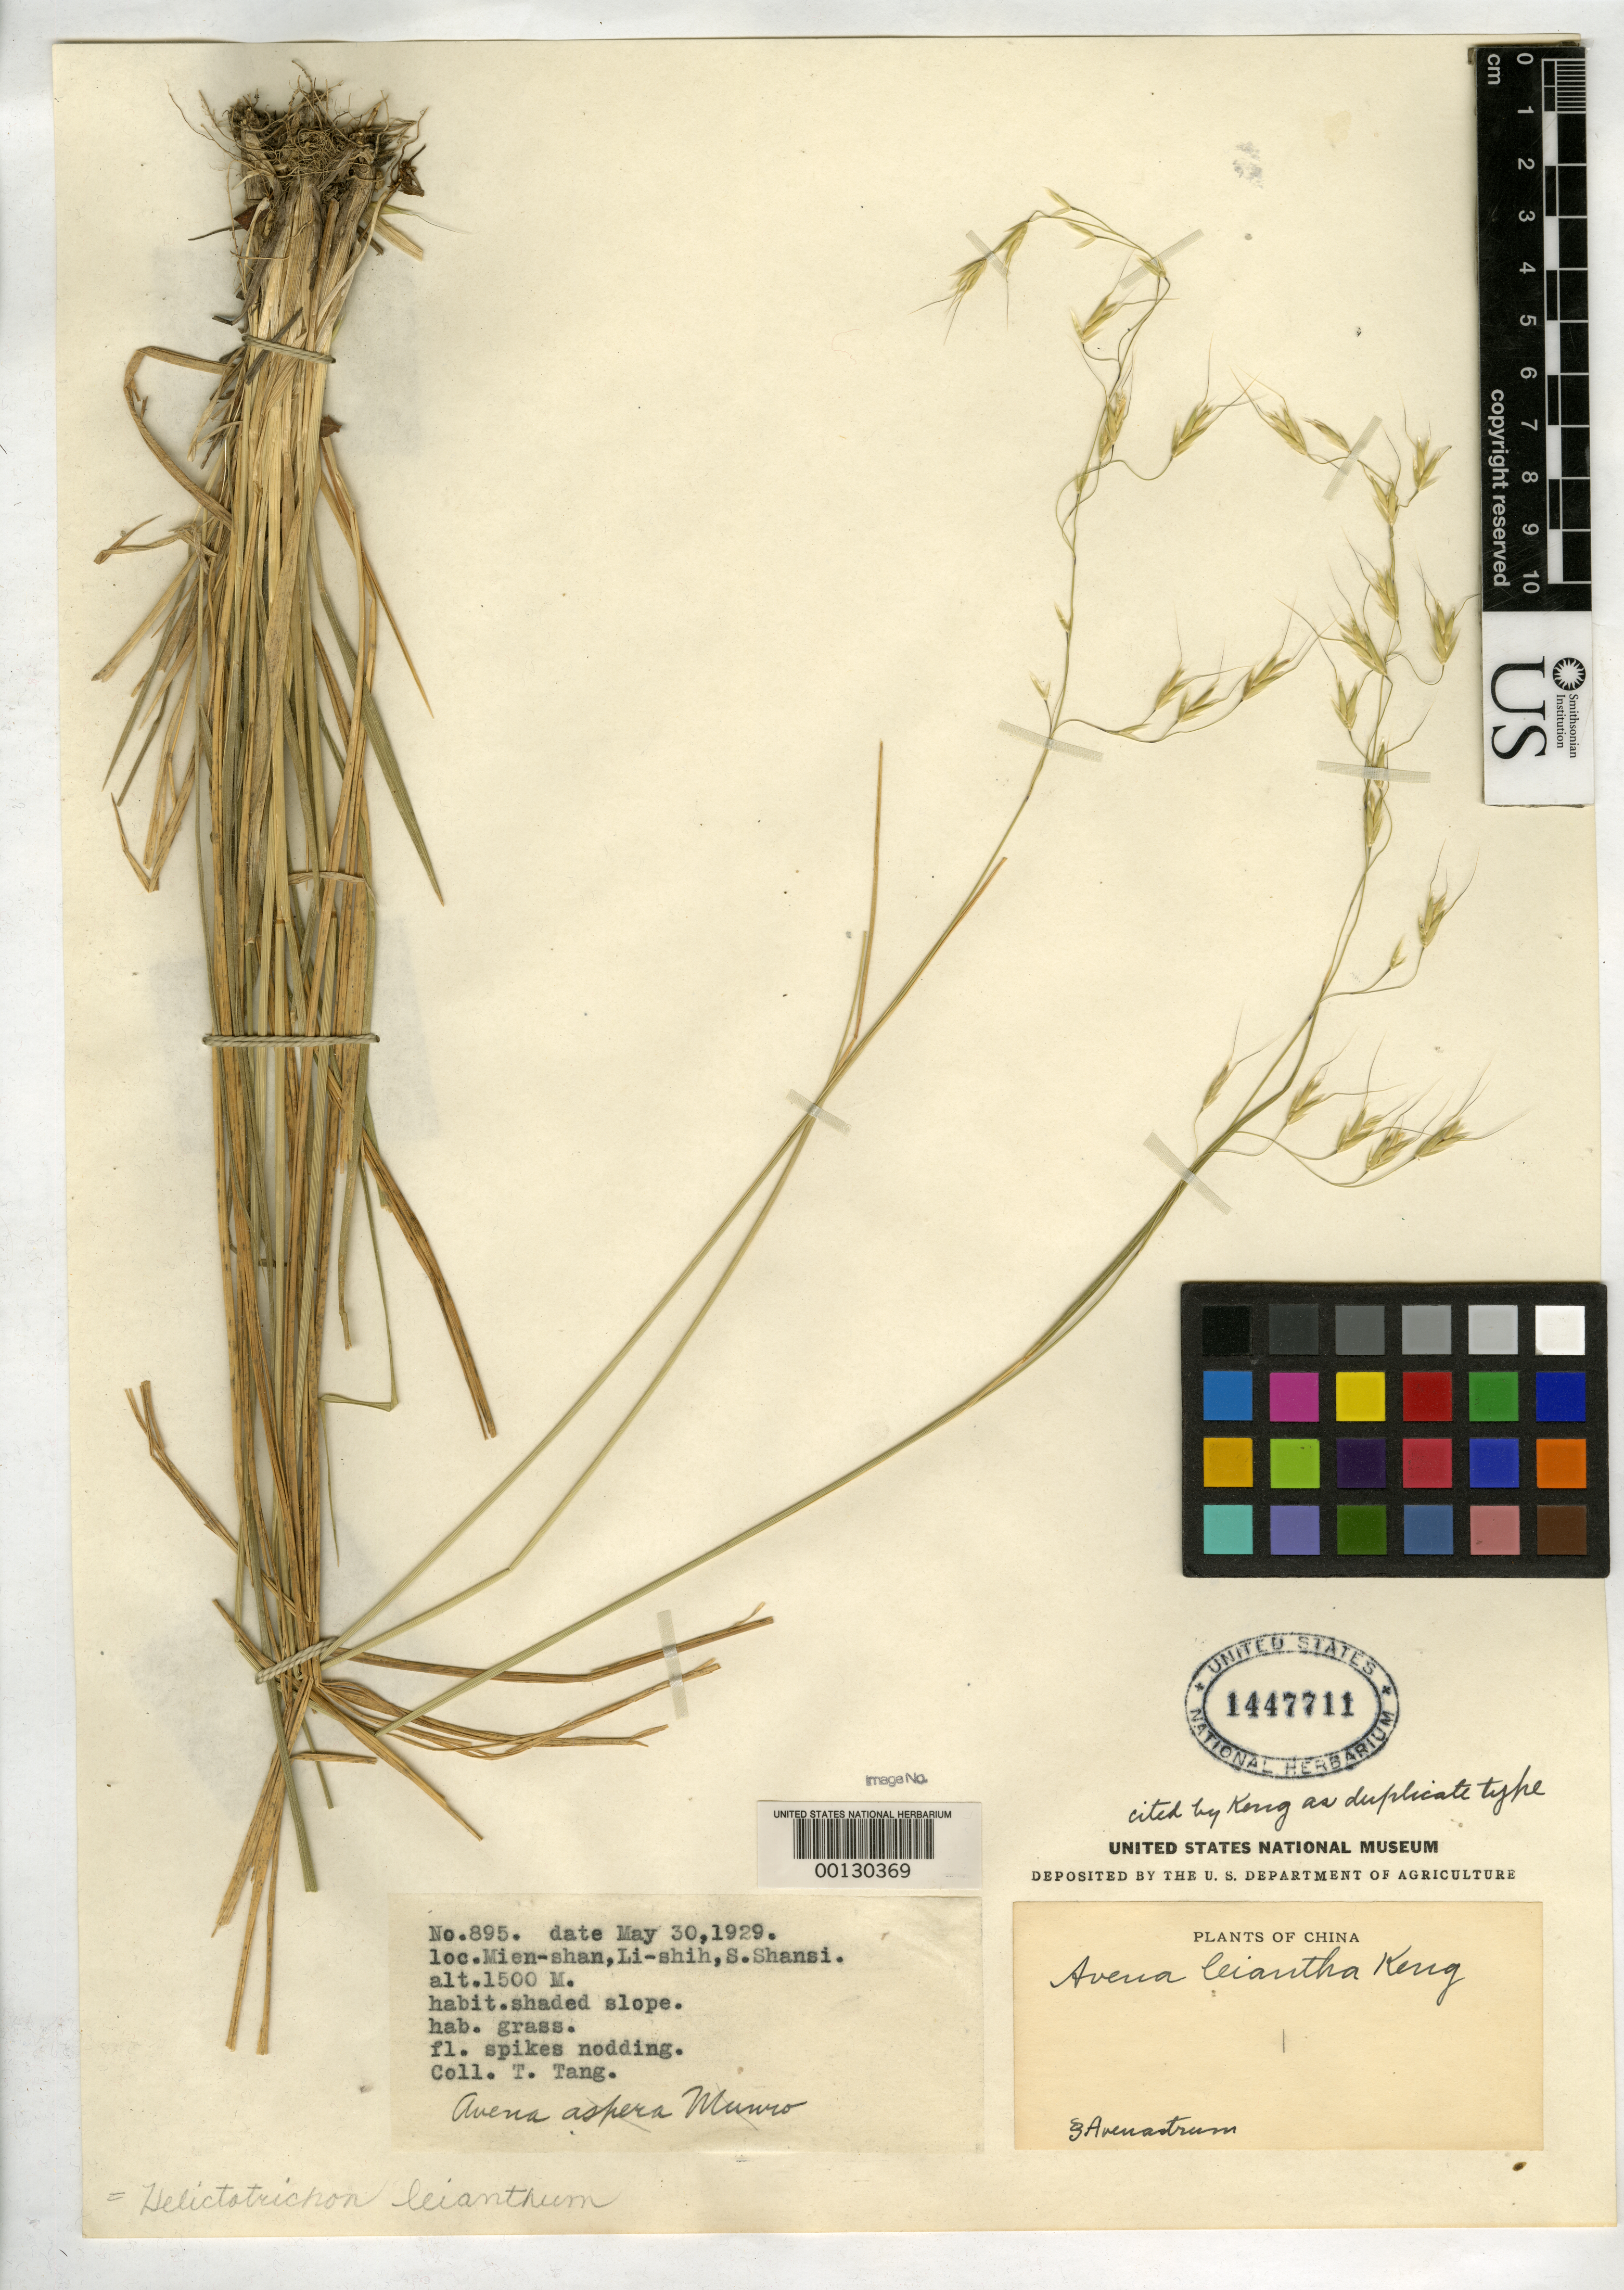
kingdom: Plantae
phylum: Tracheophyta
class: Liliopsida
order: Poales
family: Poaceae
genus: Avena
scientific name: Avena leiantha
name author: Keng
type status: Isotype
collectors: T. Tang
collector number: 895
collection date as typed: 30 May 1929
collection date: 1929-05-30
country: China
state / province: Shanxi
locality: Mien-shah, Li-shih.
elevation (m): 1500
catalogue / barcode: US 1447711